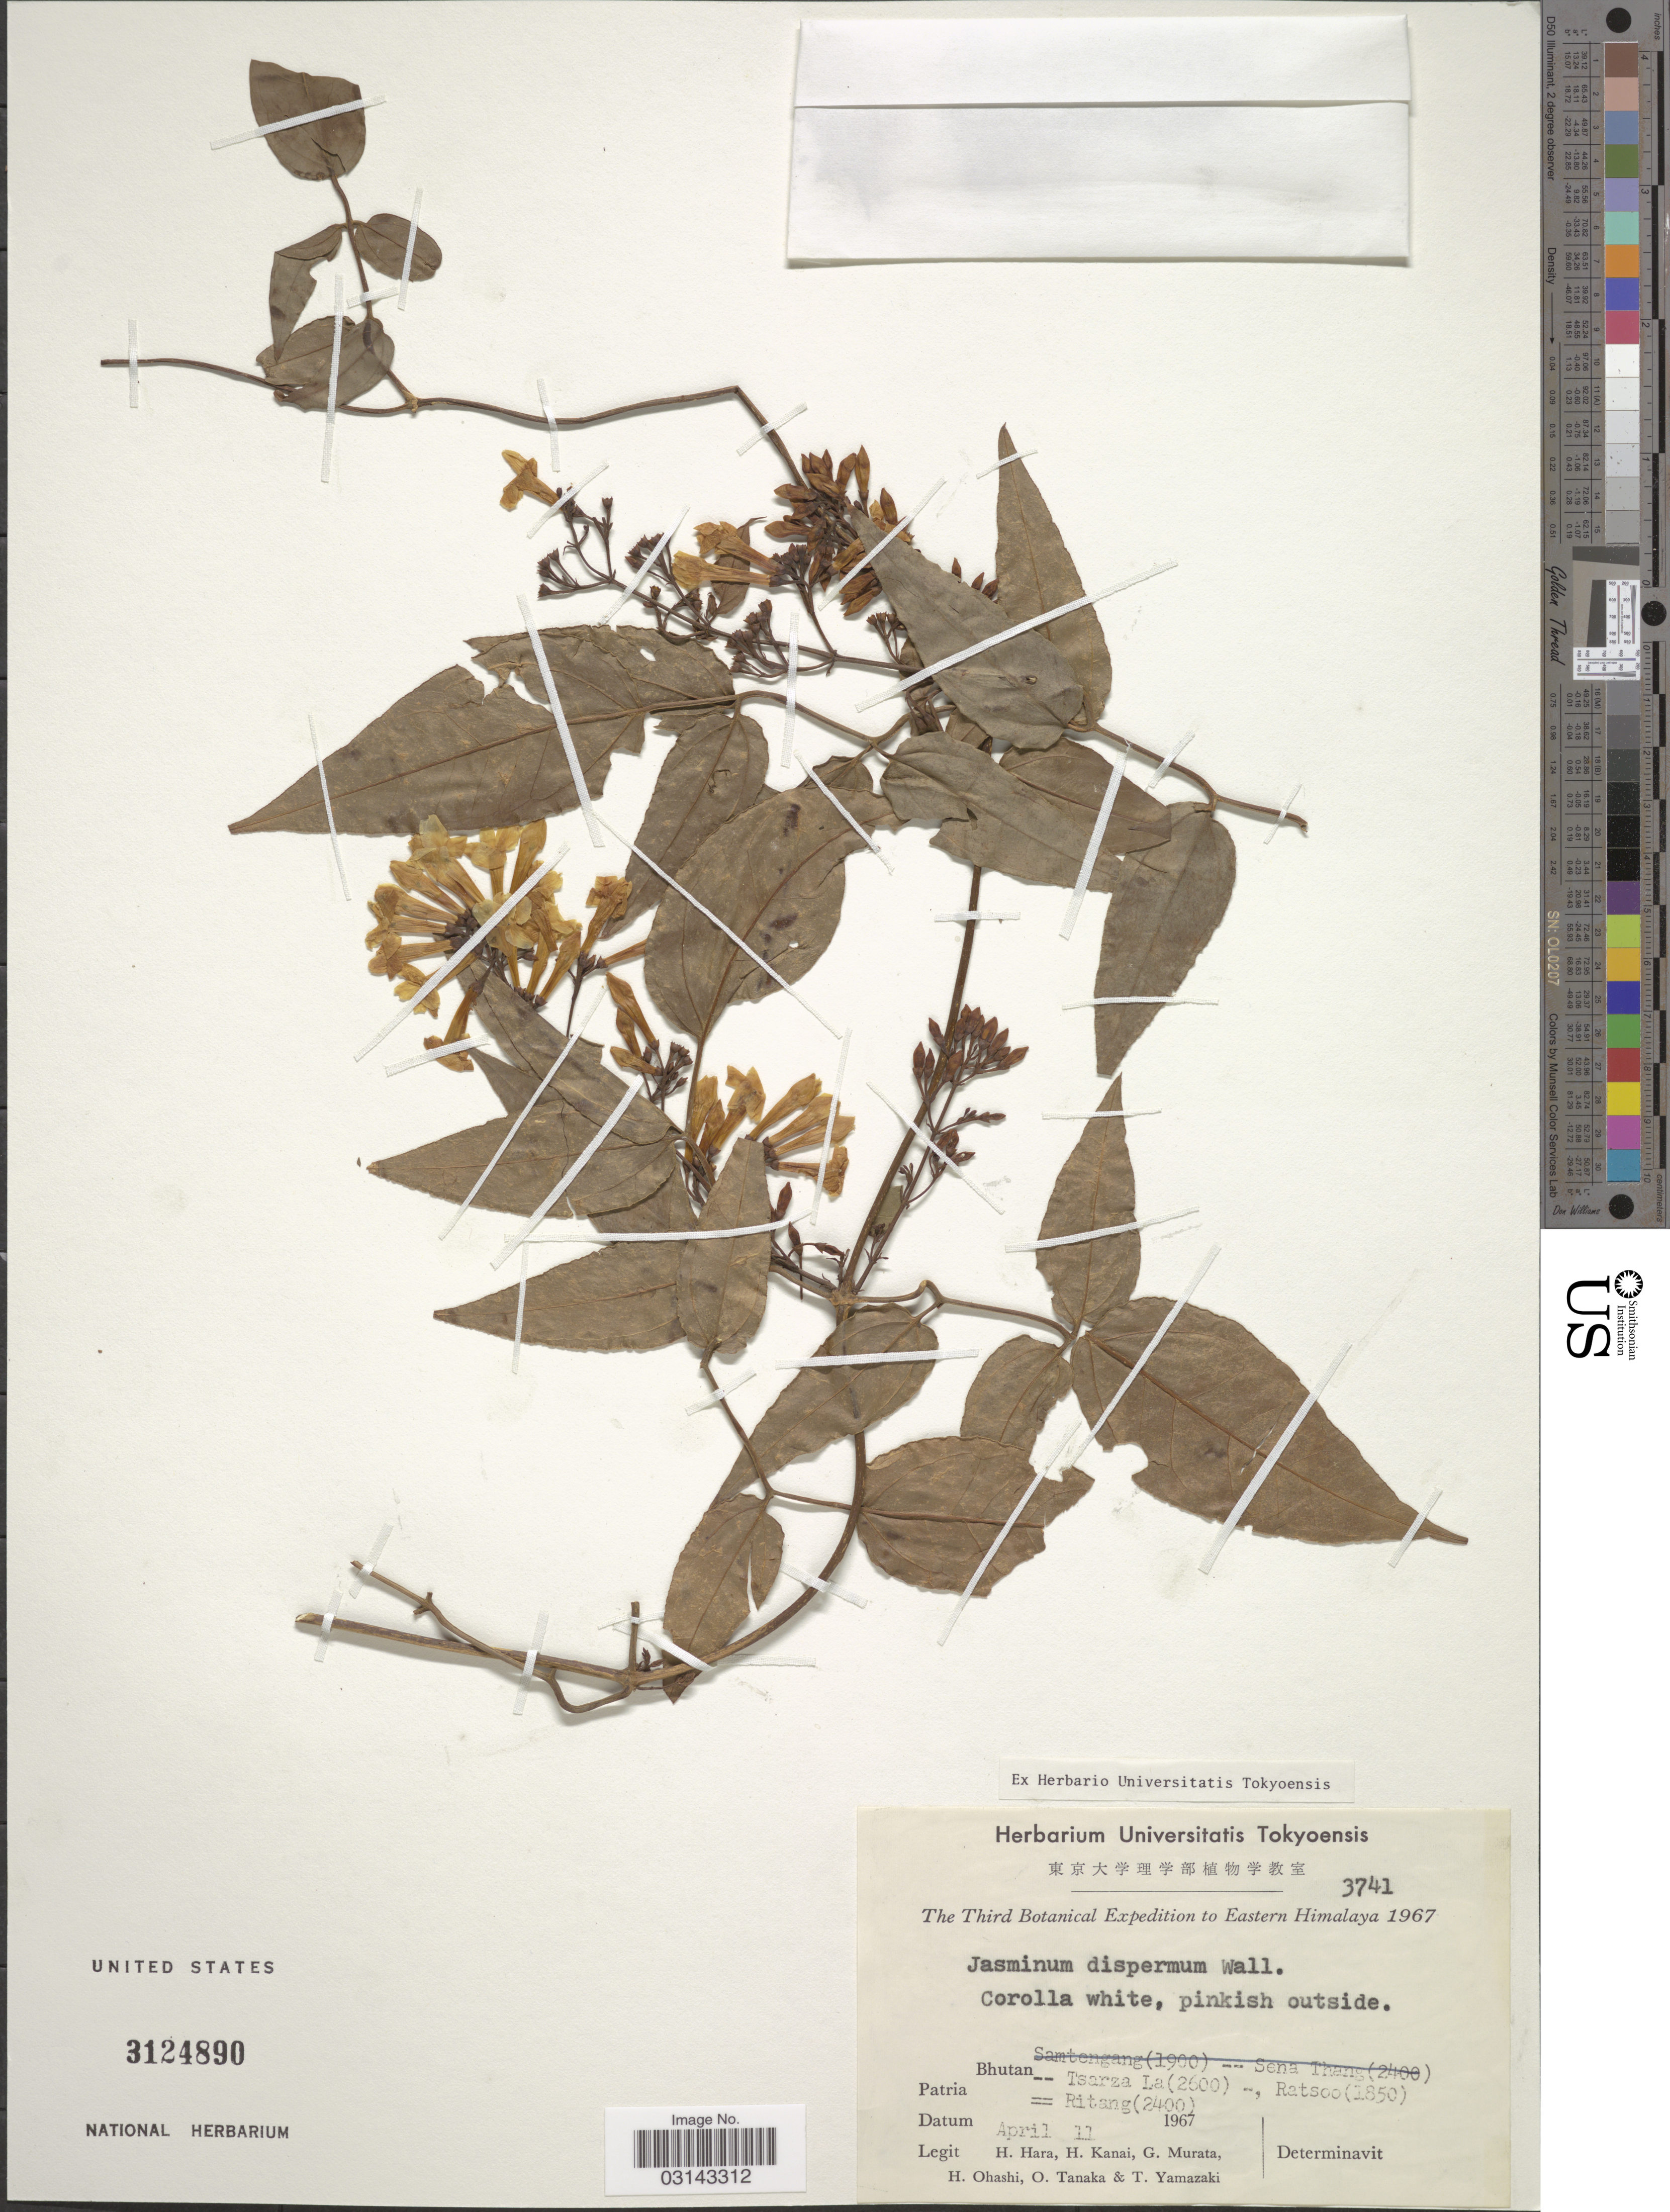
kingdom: Plantae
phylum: Tracheophyta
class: Magnoliopsida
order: Lamiales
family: Oleaceae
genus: Jasminum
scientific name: Jasminum dispermum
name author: Wall.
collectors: H. Hara, H. Kanai, G. Murata, H. Ohashi & et al.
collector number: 3741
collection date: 1967-04-11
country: Bhutan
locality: Eastern Himalaya. Tsarza La -- Ratsoo -- Ritang.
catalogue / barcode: US 3124890